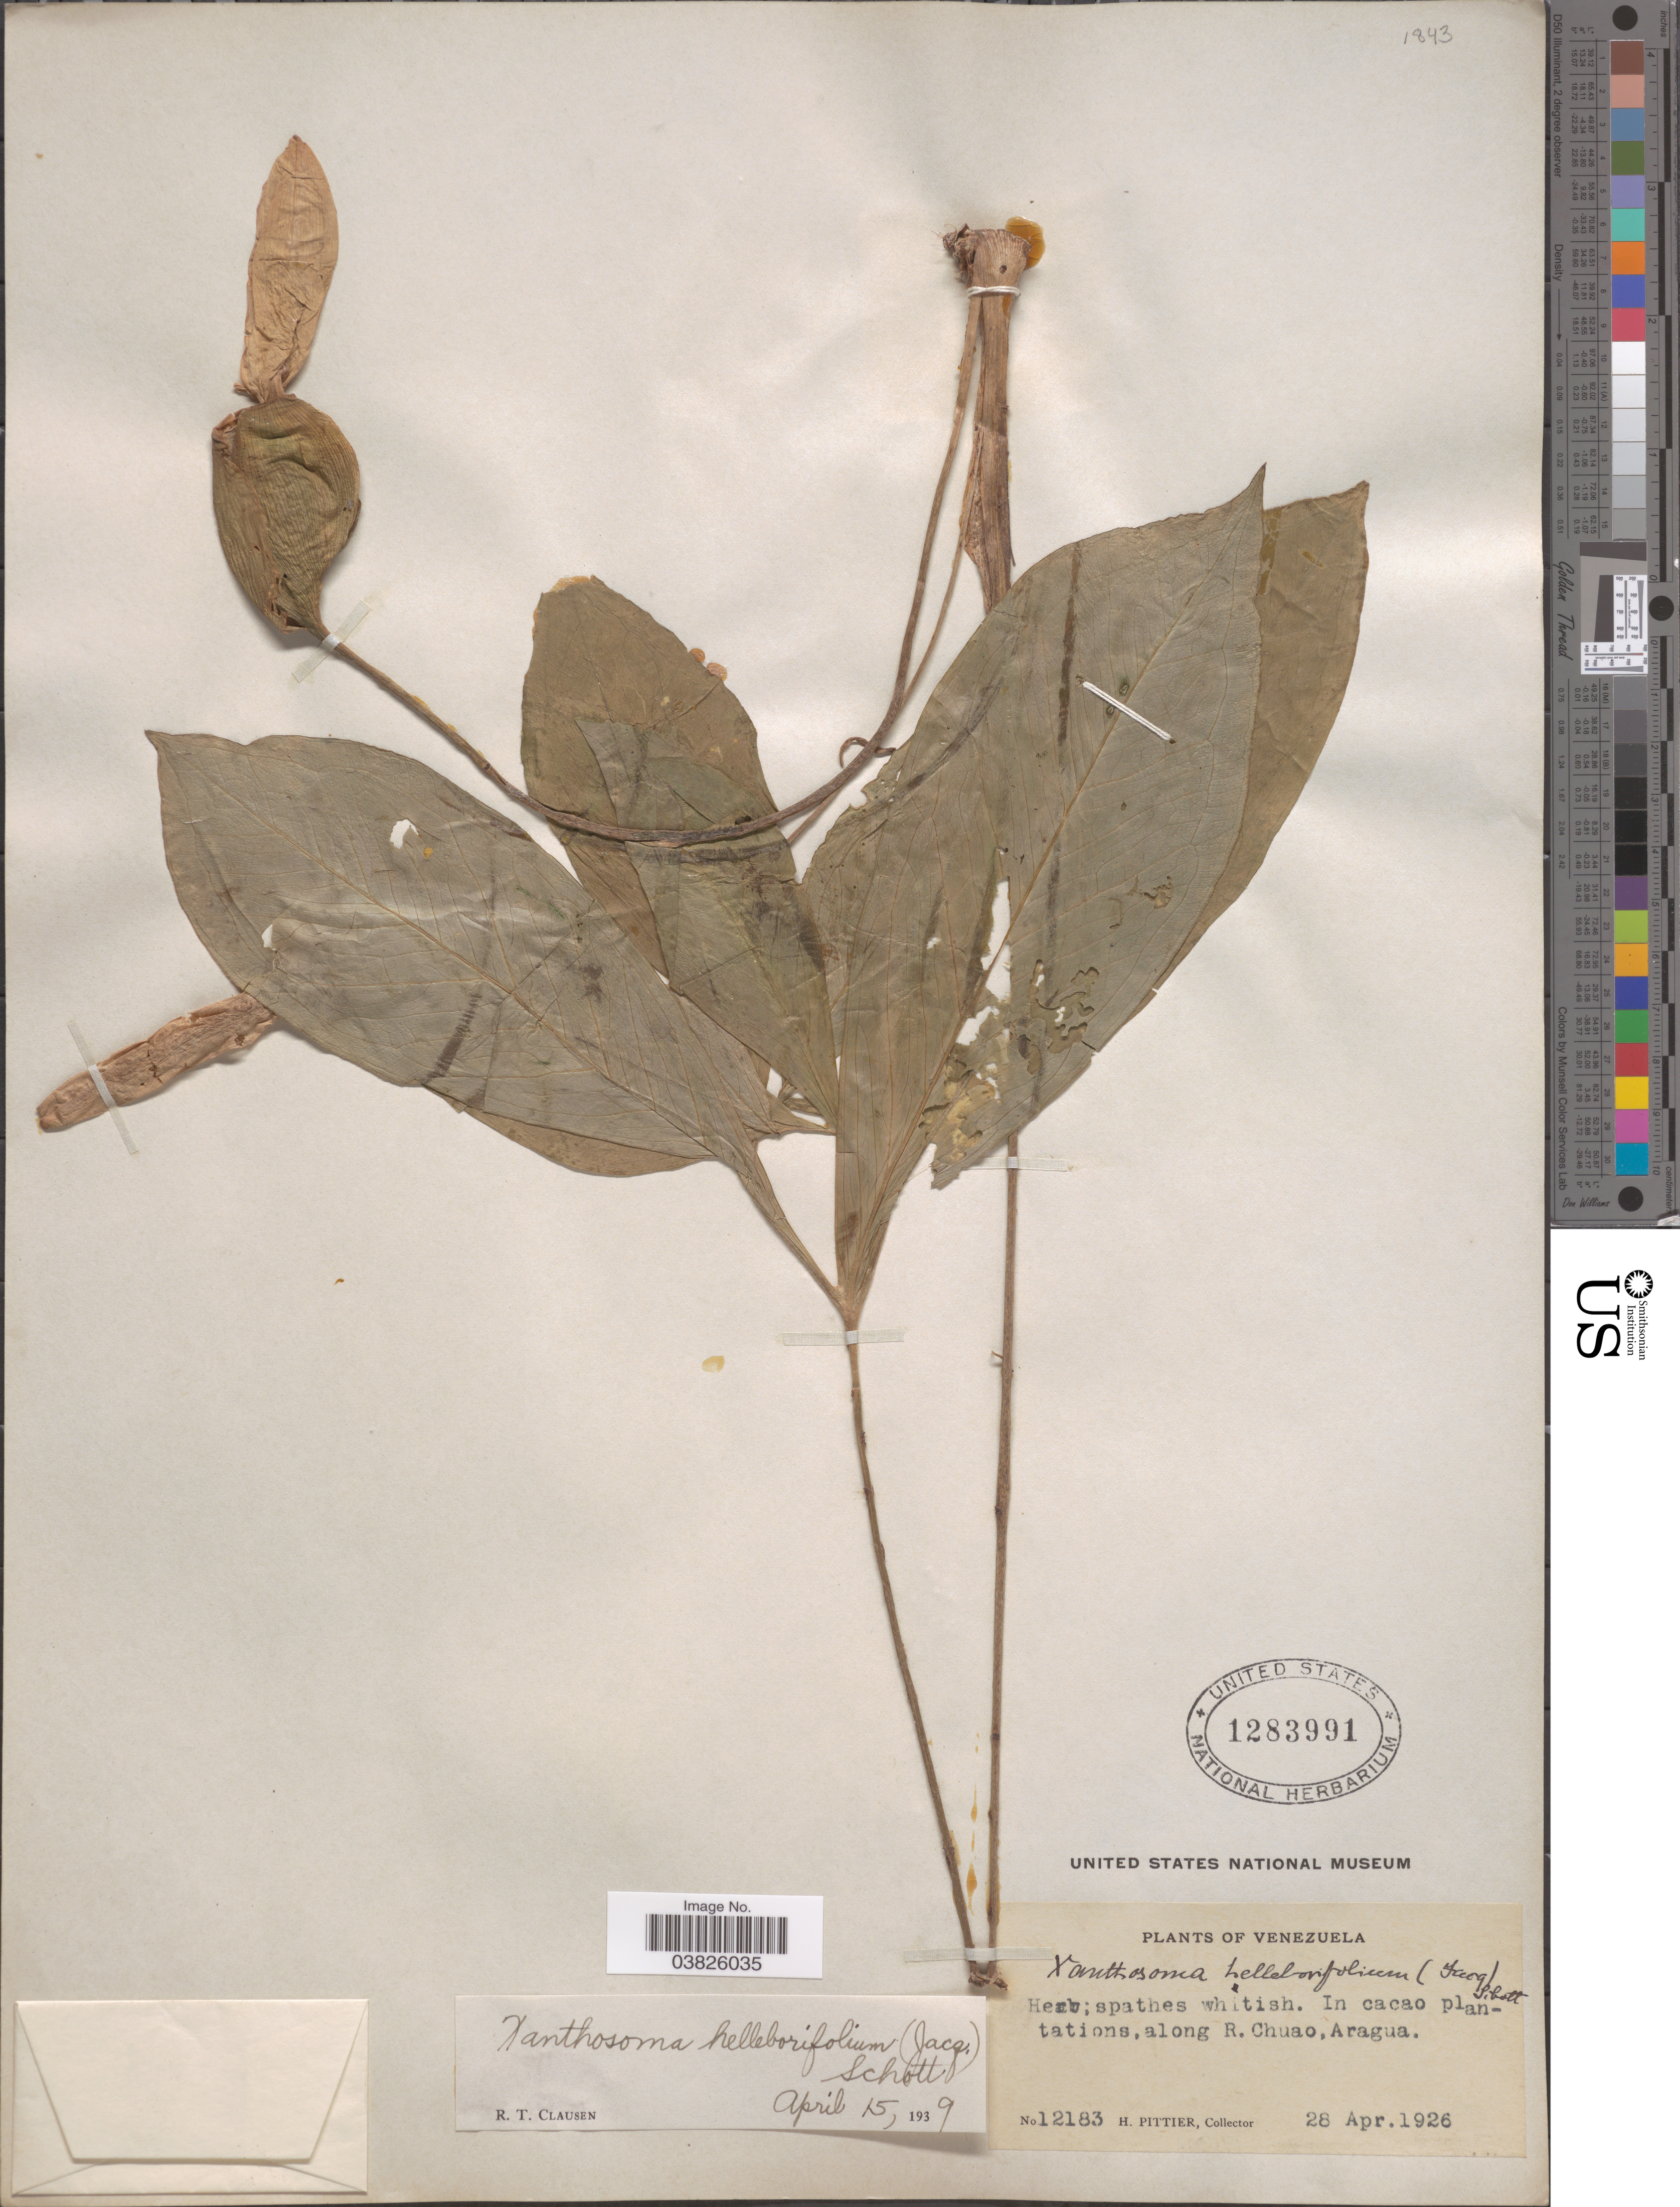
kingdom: Plantae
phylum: Tracheophyta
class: Liliopsida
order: Alismatales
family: Araceae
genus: Xanthosoma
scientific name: Xanthosoma helleborifolium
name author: (Jacq.) Schott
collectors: H. F. Pittier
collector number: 12183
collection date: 1926-04-28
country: Venezuela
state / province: Aragua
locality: Along R. Chuao.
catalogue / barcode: US 1283991